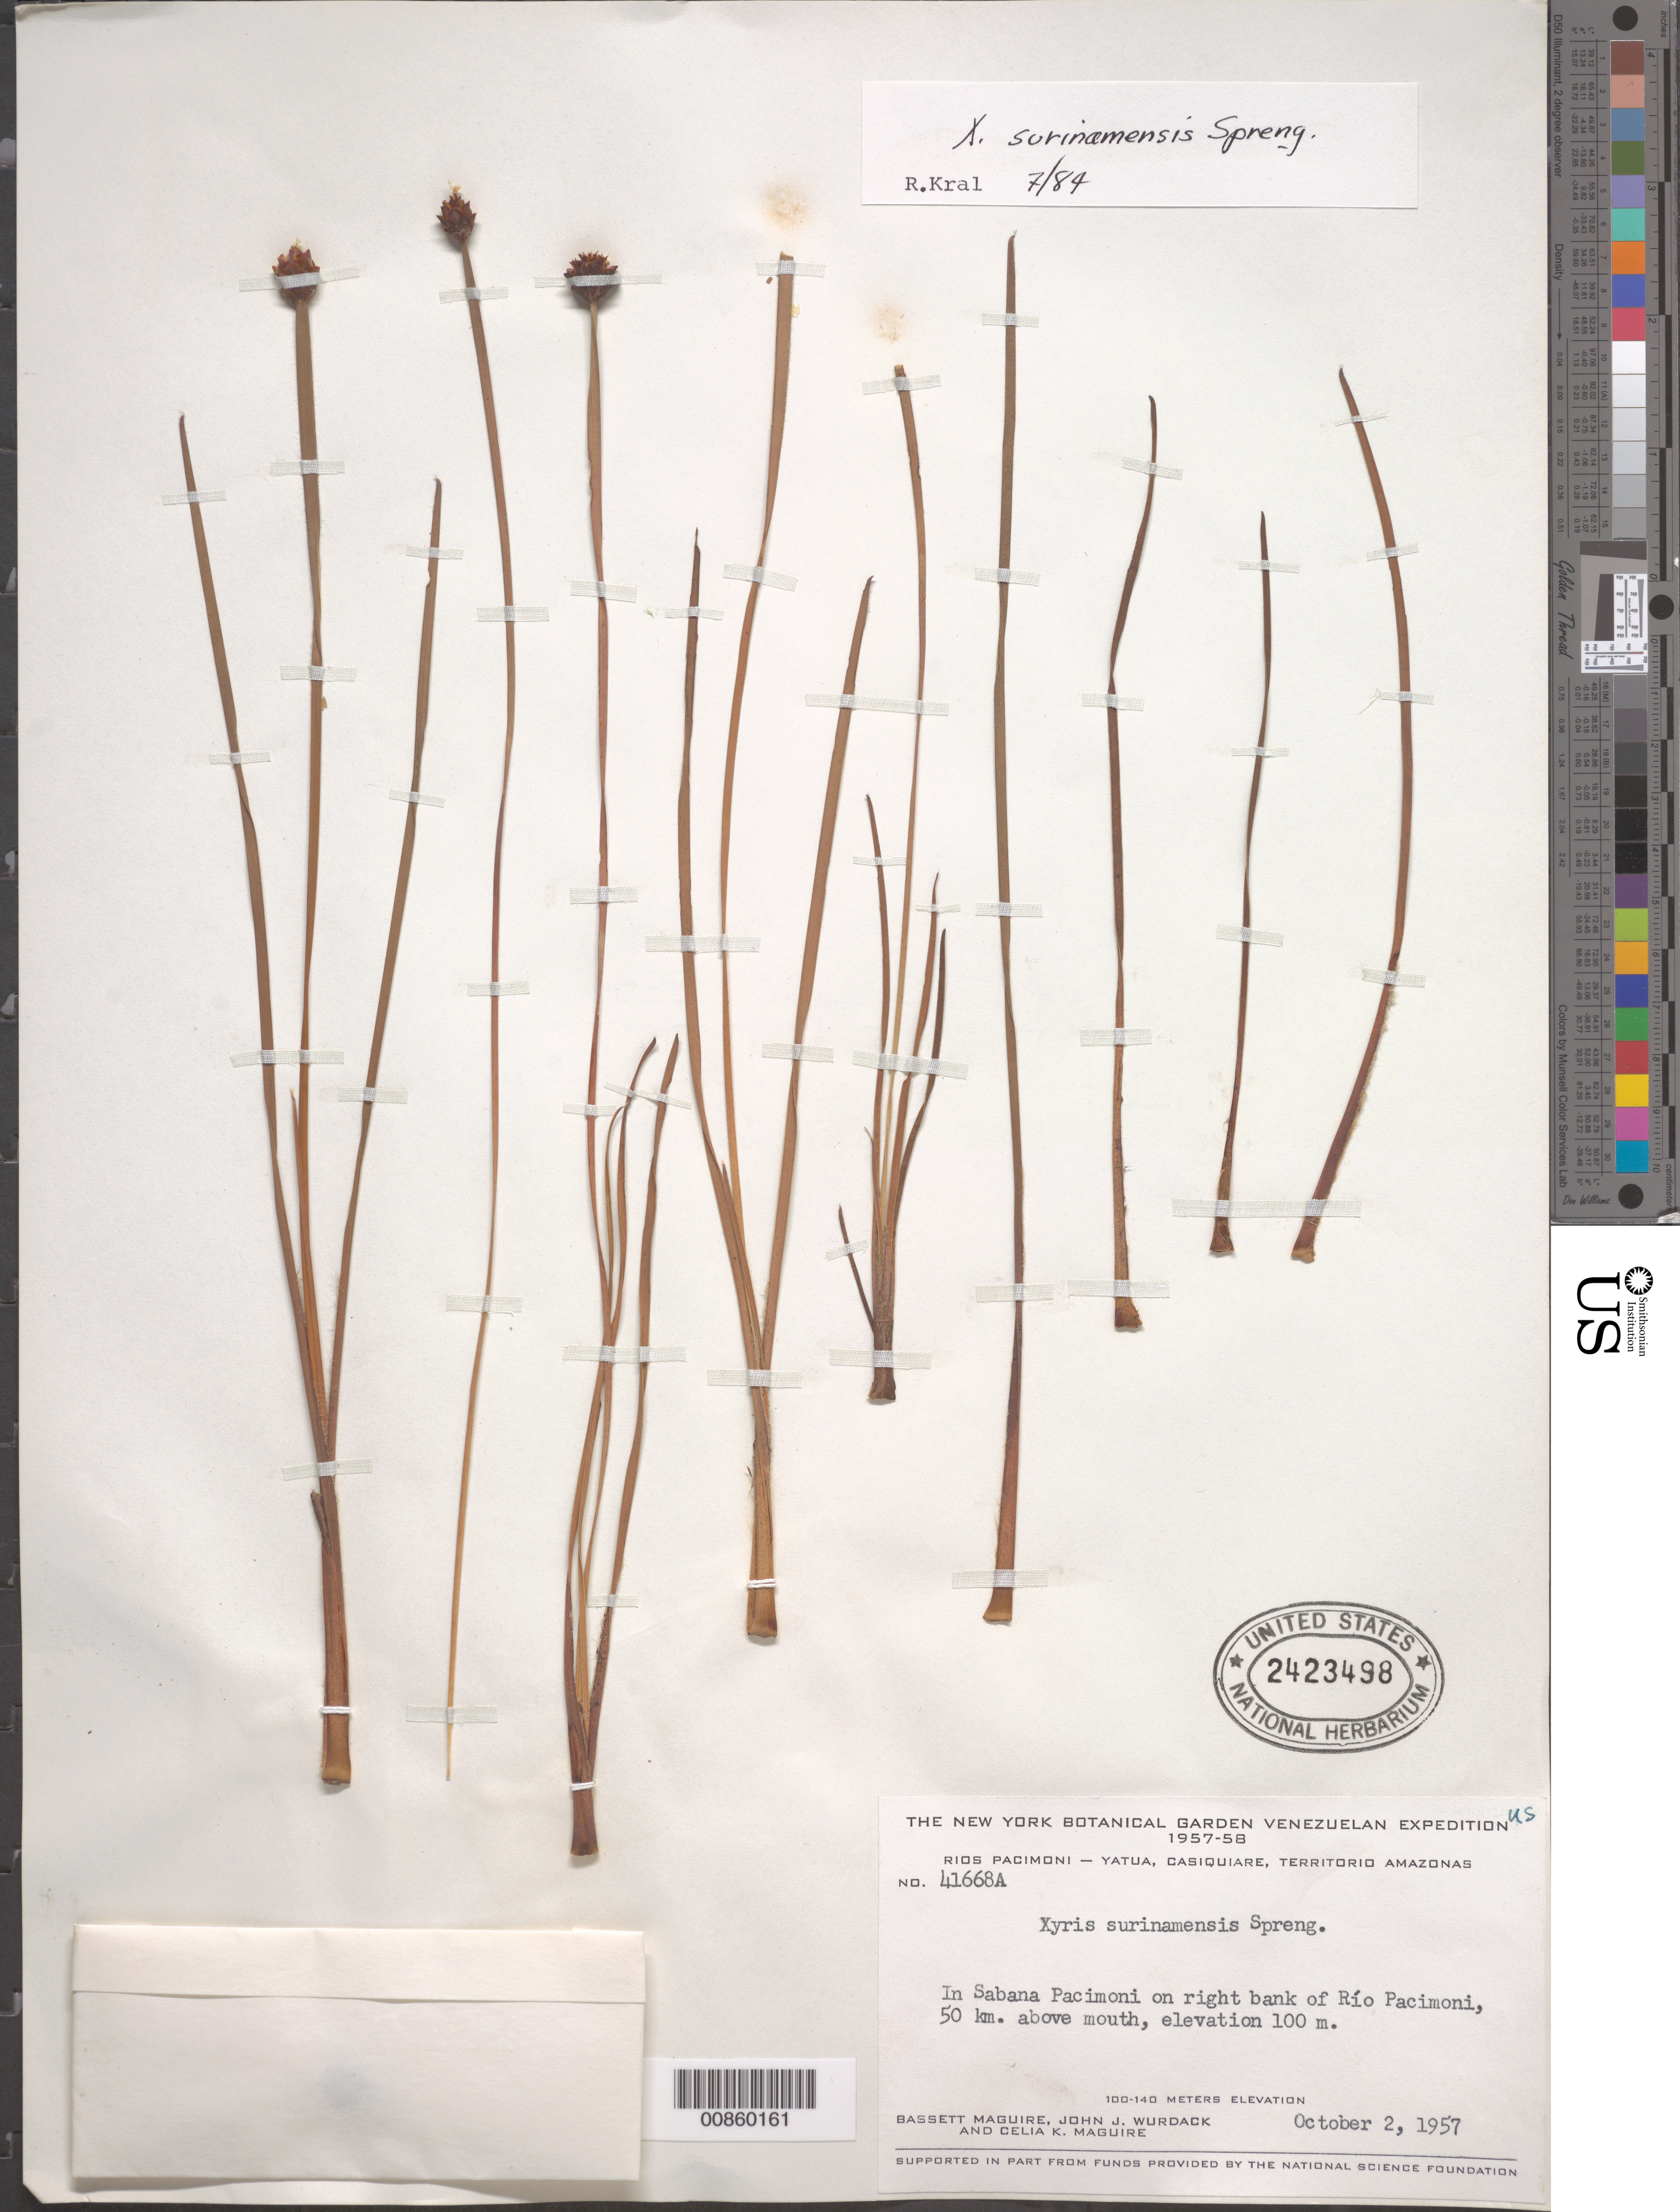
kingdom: Plantae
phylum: Tracheophyta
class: Liliopsida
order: Poales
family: Xyridaceae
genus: Xyris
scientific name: Xyris surinamensis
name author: A. Spreng.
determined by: Kral, Robert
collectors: B. Maguire, J. J. Wurdack & C. K. Maguire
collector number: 41668 A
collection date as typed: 2-Oct-57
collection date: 1957-10-02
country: Venezuela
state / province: Amazonas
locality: Sabana Pacimoni, right back of Río Pacimoni, 50 km above mouth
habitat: Savanna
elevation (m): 100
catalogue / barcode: US 2423498